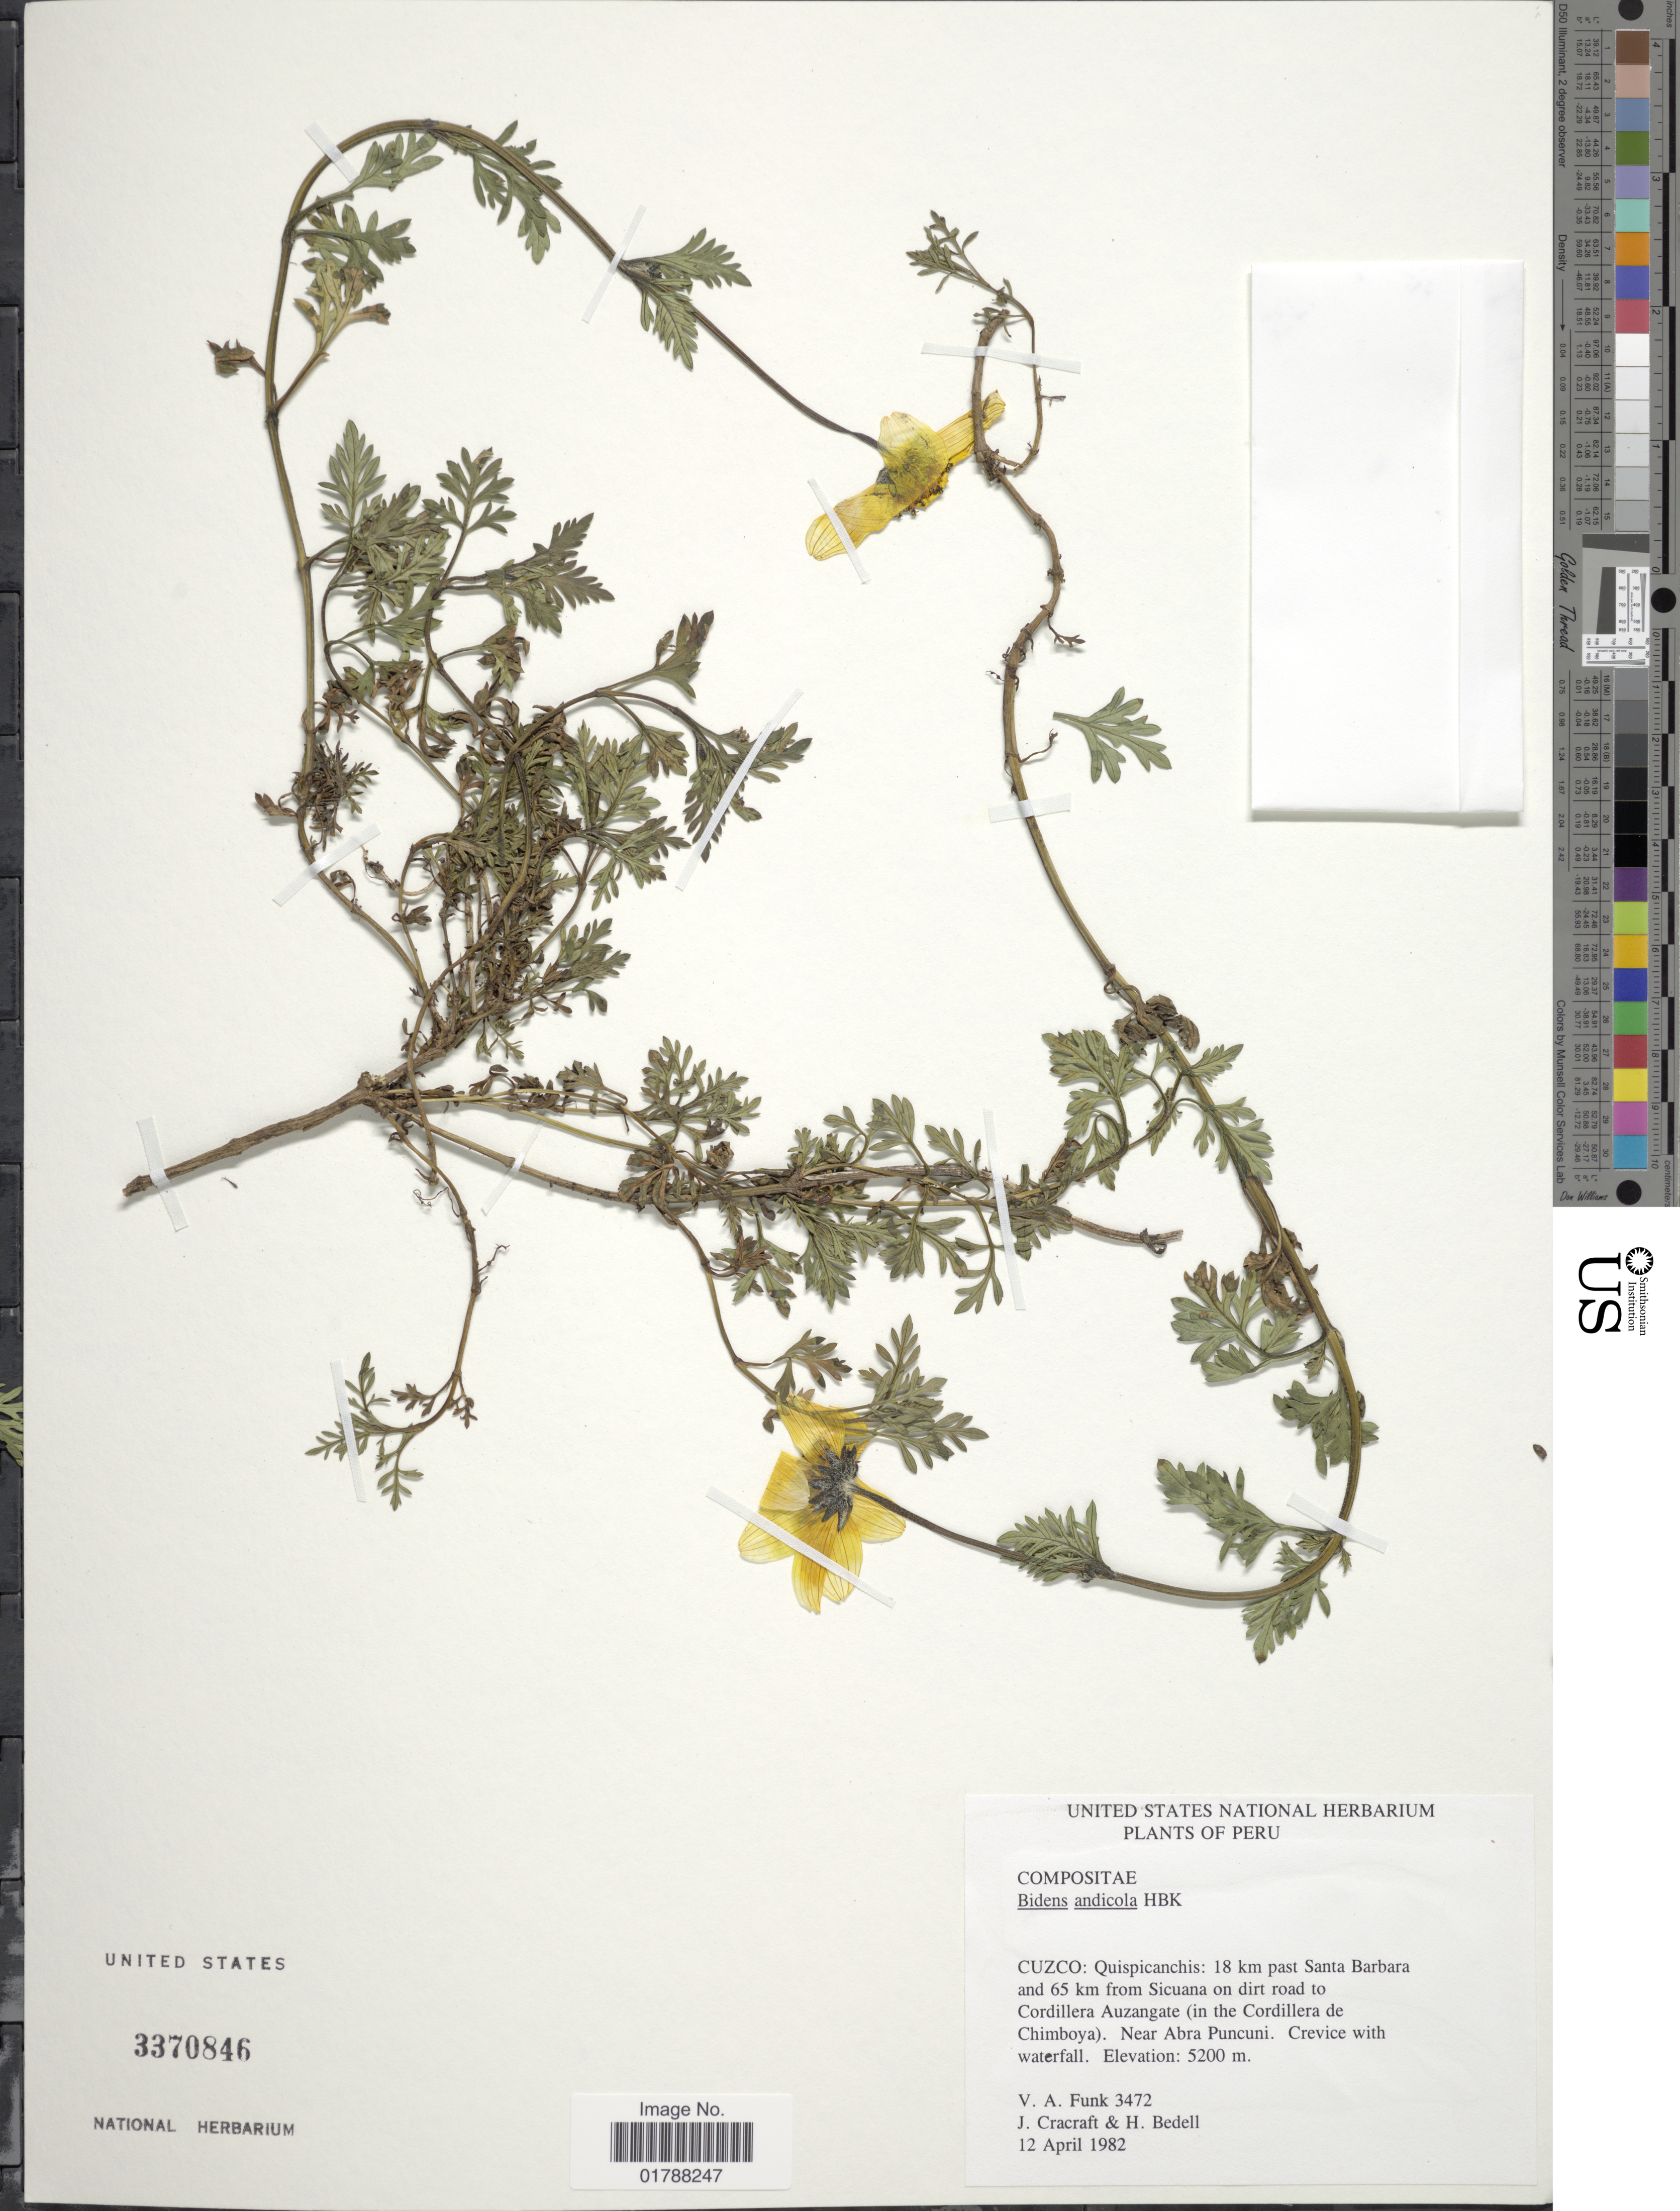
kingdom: Plantae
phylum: Tracheophyta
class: Magnoliopsida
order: Asterales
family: Asteraceae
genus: Bidens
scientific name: Bidens andicola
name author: Kunth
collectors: V. Funk, J. L. Cracraft & H. Bedell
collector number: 3472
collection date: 1982-04-12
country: Peru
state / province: Cusco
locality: Quispicanchis: 18 km past Santa Barbara and 65 km from Sicuana on dirt road to Cordillera Auzangate (in the Cordillera de Chimboya). Near Abra Puncuni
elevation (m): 5200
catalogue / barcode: US 3370846